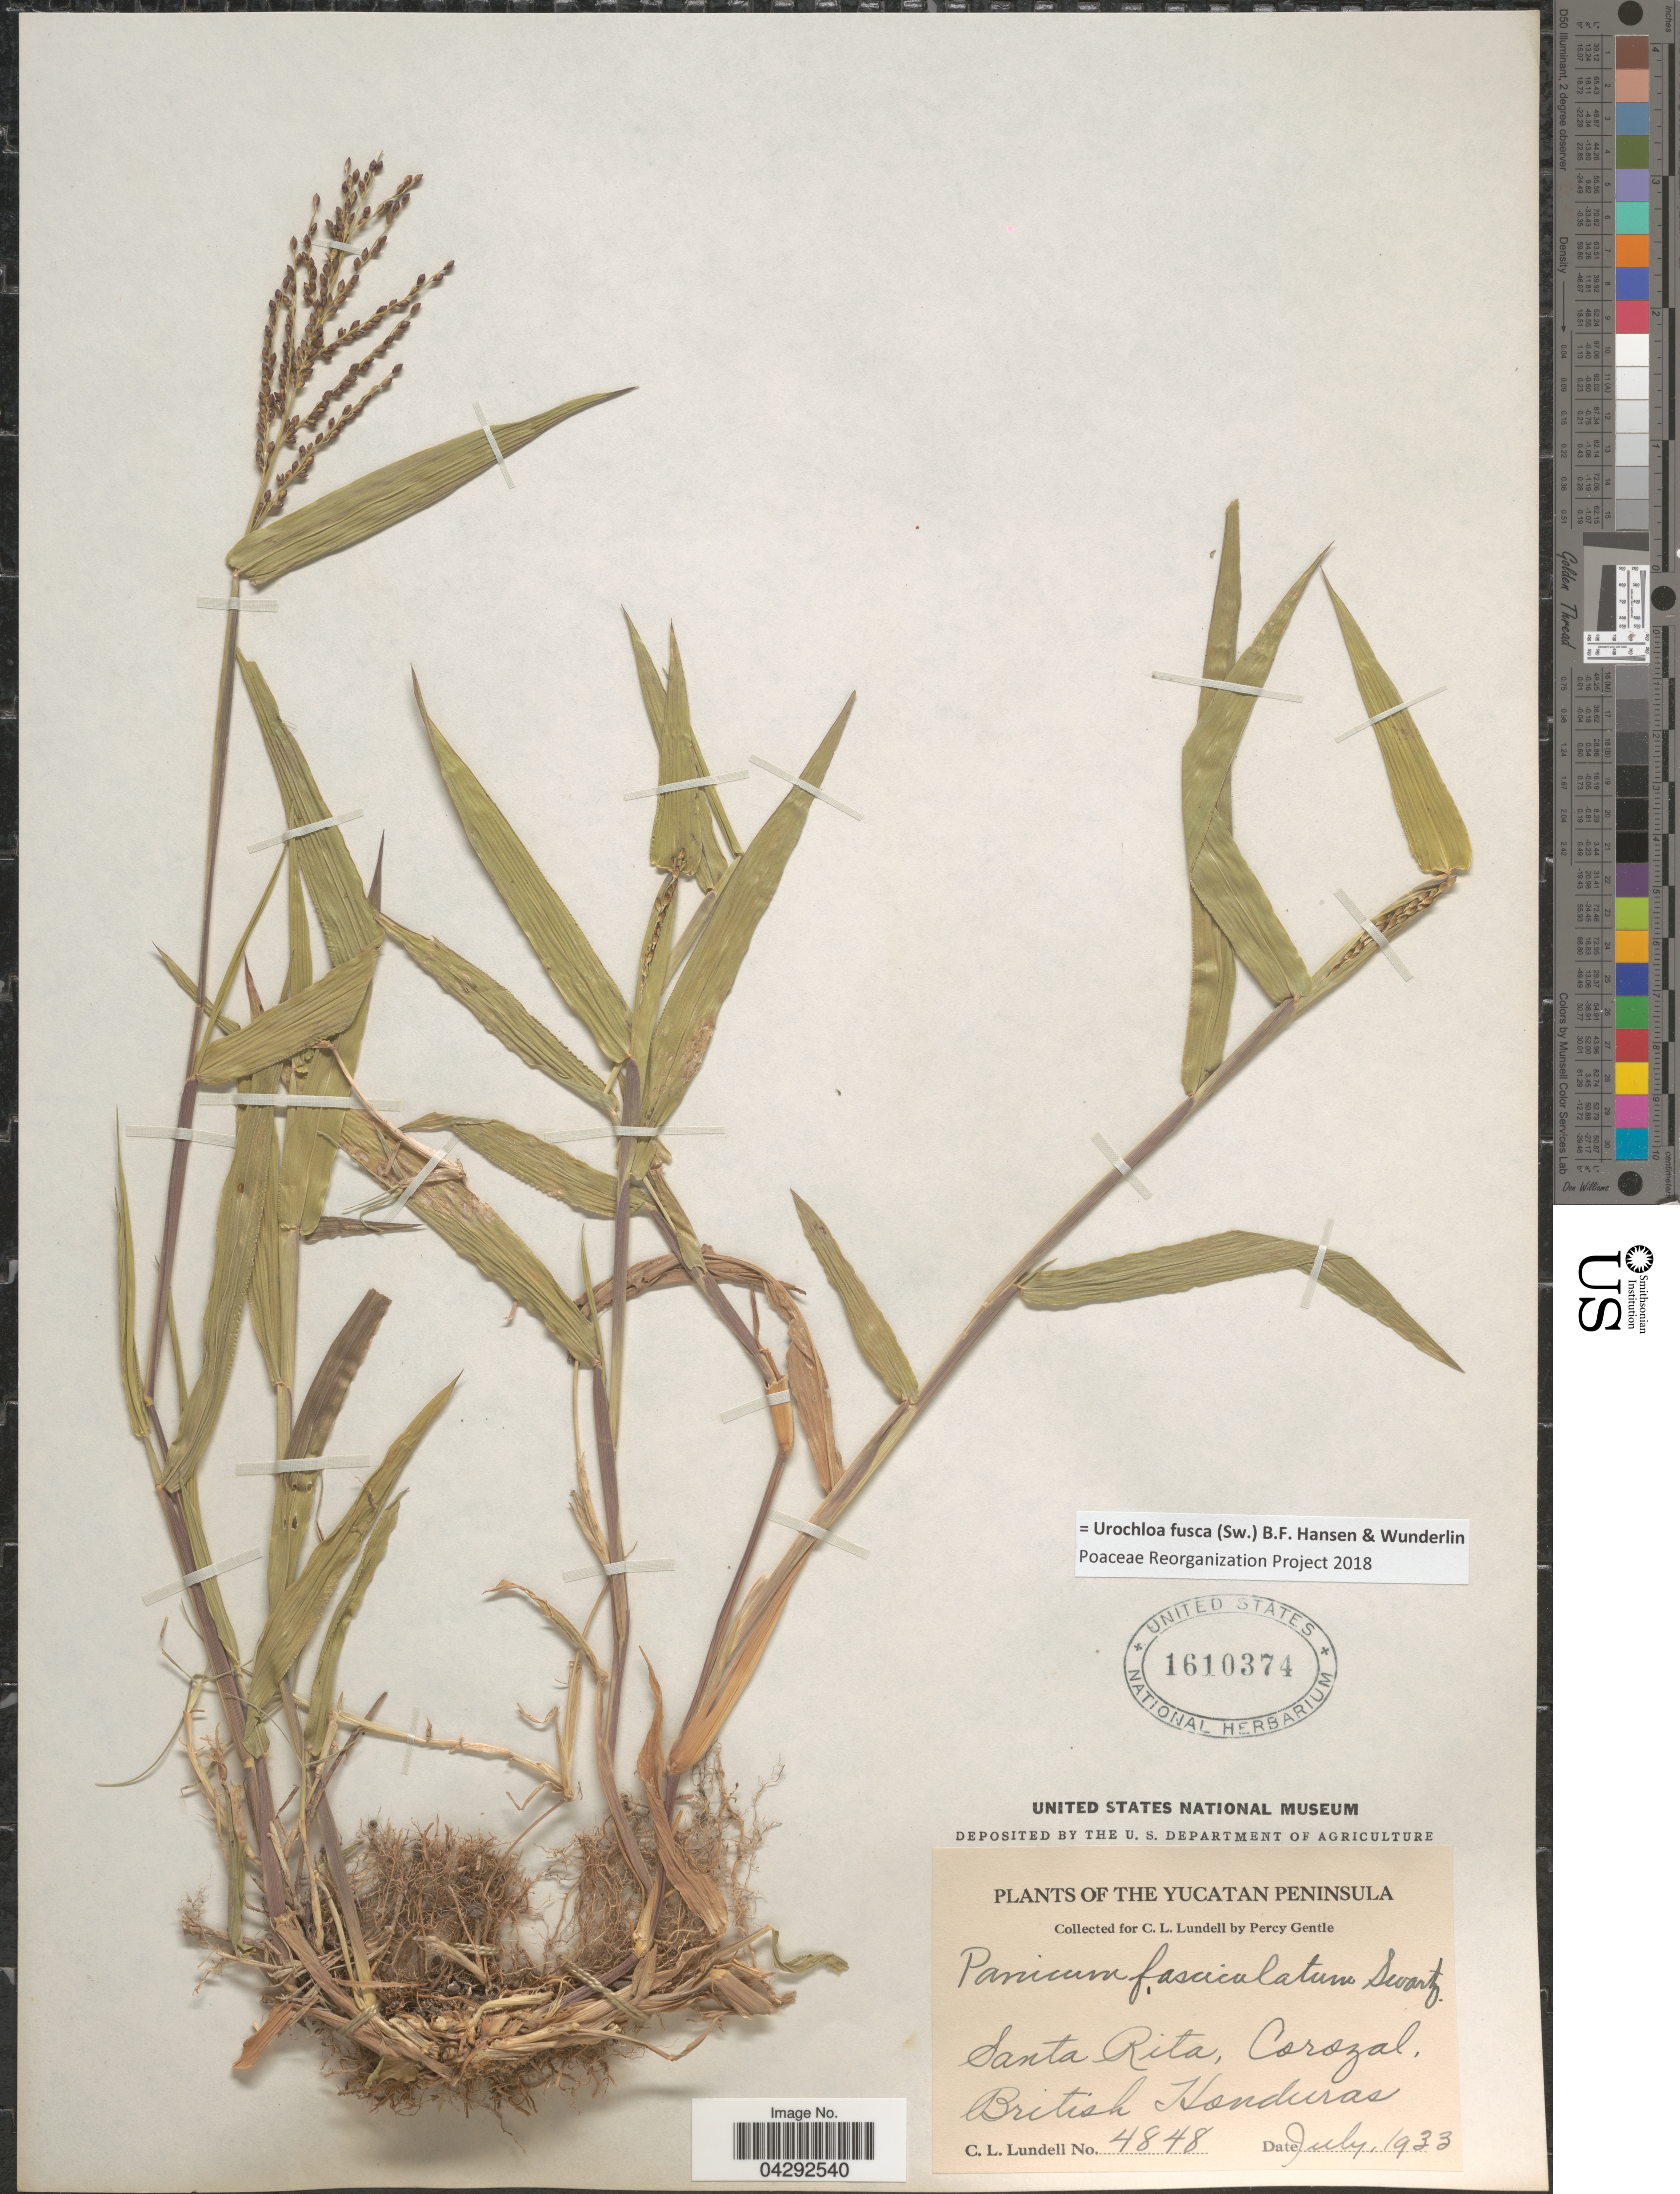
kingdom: Plantae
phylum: Tracheophyta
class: Liliopsida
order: Poales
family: Poaceae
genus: Urochloa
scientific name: Urochloa fusca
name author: (Sw.) B.F. Hansen & Wunderlin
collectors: C. L. Lundell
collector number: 4848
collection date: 1933-07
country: Belize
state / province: Corozal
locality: The Yucatan Peninsula. Santa Rita. British Honduras.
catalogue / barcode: US 1610374